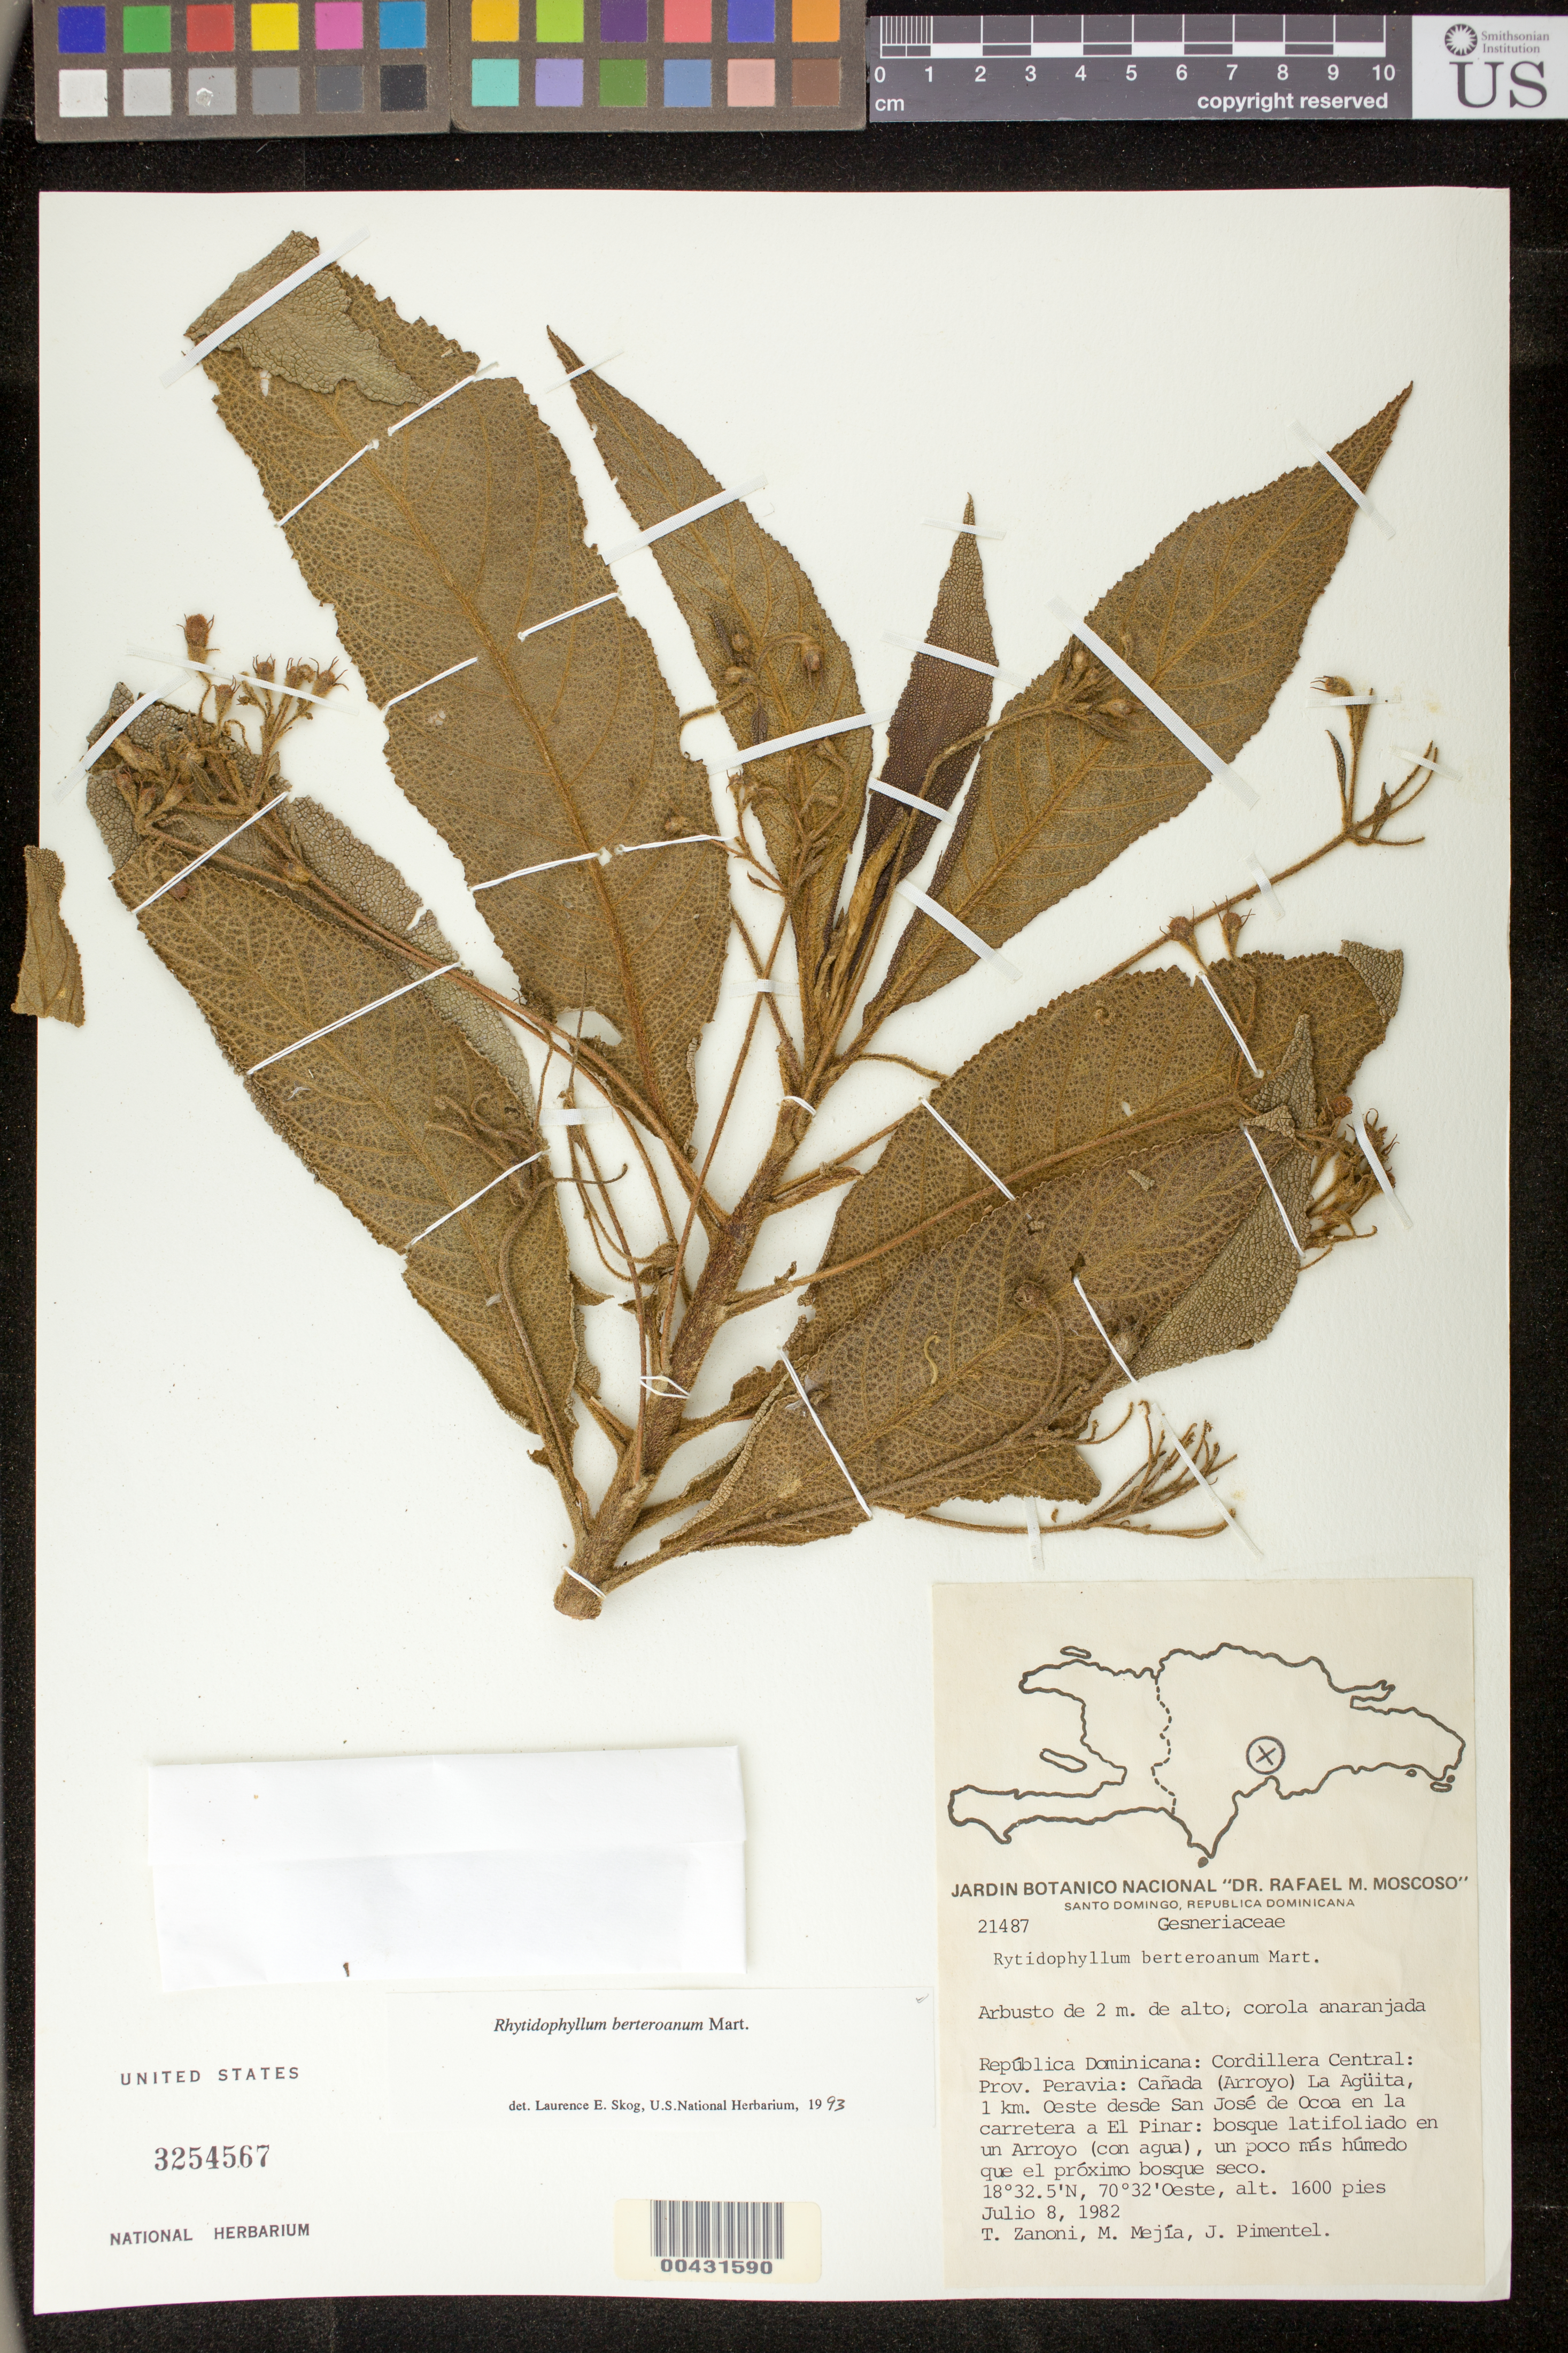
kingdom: Plantae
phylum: Tracheophyta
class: Magnoliopsida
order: Lamiales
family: Gesneriaceae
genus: Rhytidophyllum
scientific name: Rhytidophyllum berteroanum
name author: Mart.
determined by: Skog, Laurence E.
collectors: T. A. Zanoni, M. Mejia & J. Pimentel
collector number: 21487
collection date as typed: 08 Jul 1982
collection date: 1982-07-08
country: Dominican Republic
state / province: Peravia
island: Hispaniola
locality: Cordillera Central: Cañada (Arroyo) La Agüita, 1 km W desde San José de Ocoa en la carretera a El Pinar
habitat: Bosque latifoliado en un arroyo (con agua), un poco más húmedo que el próximo bosque seco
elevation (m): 488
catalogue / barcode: US 3254567